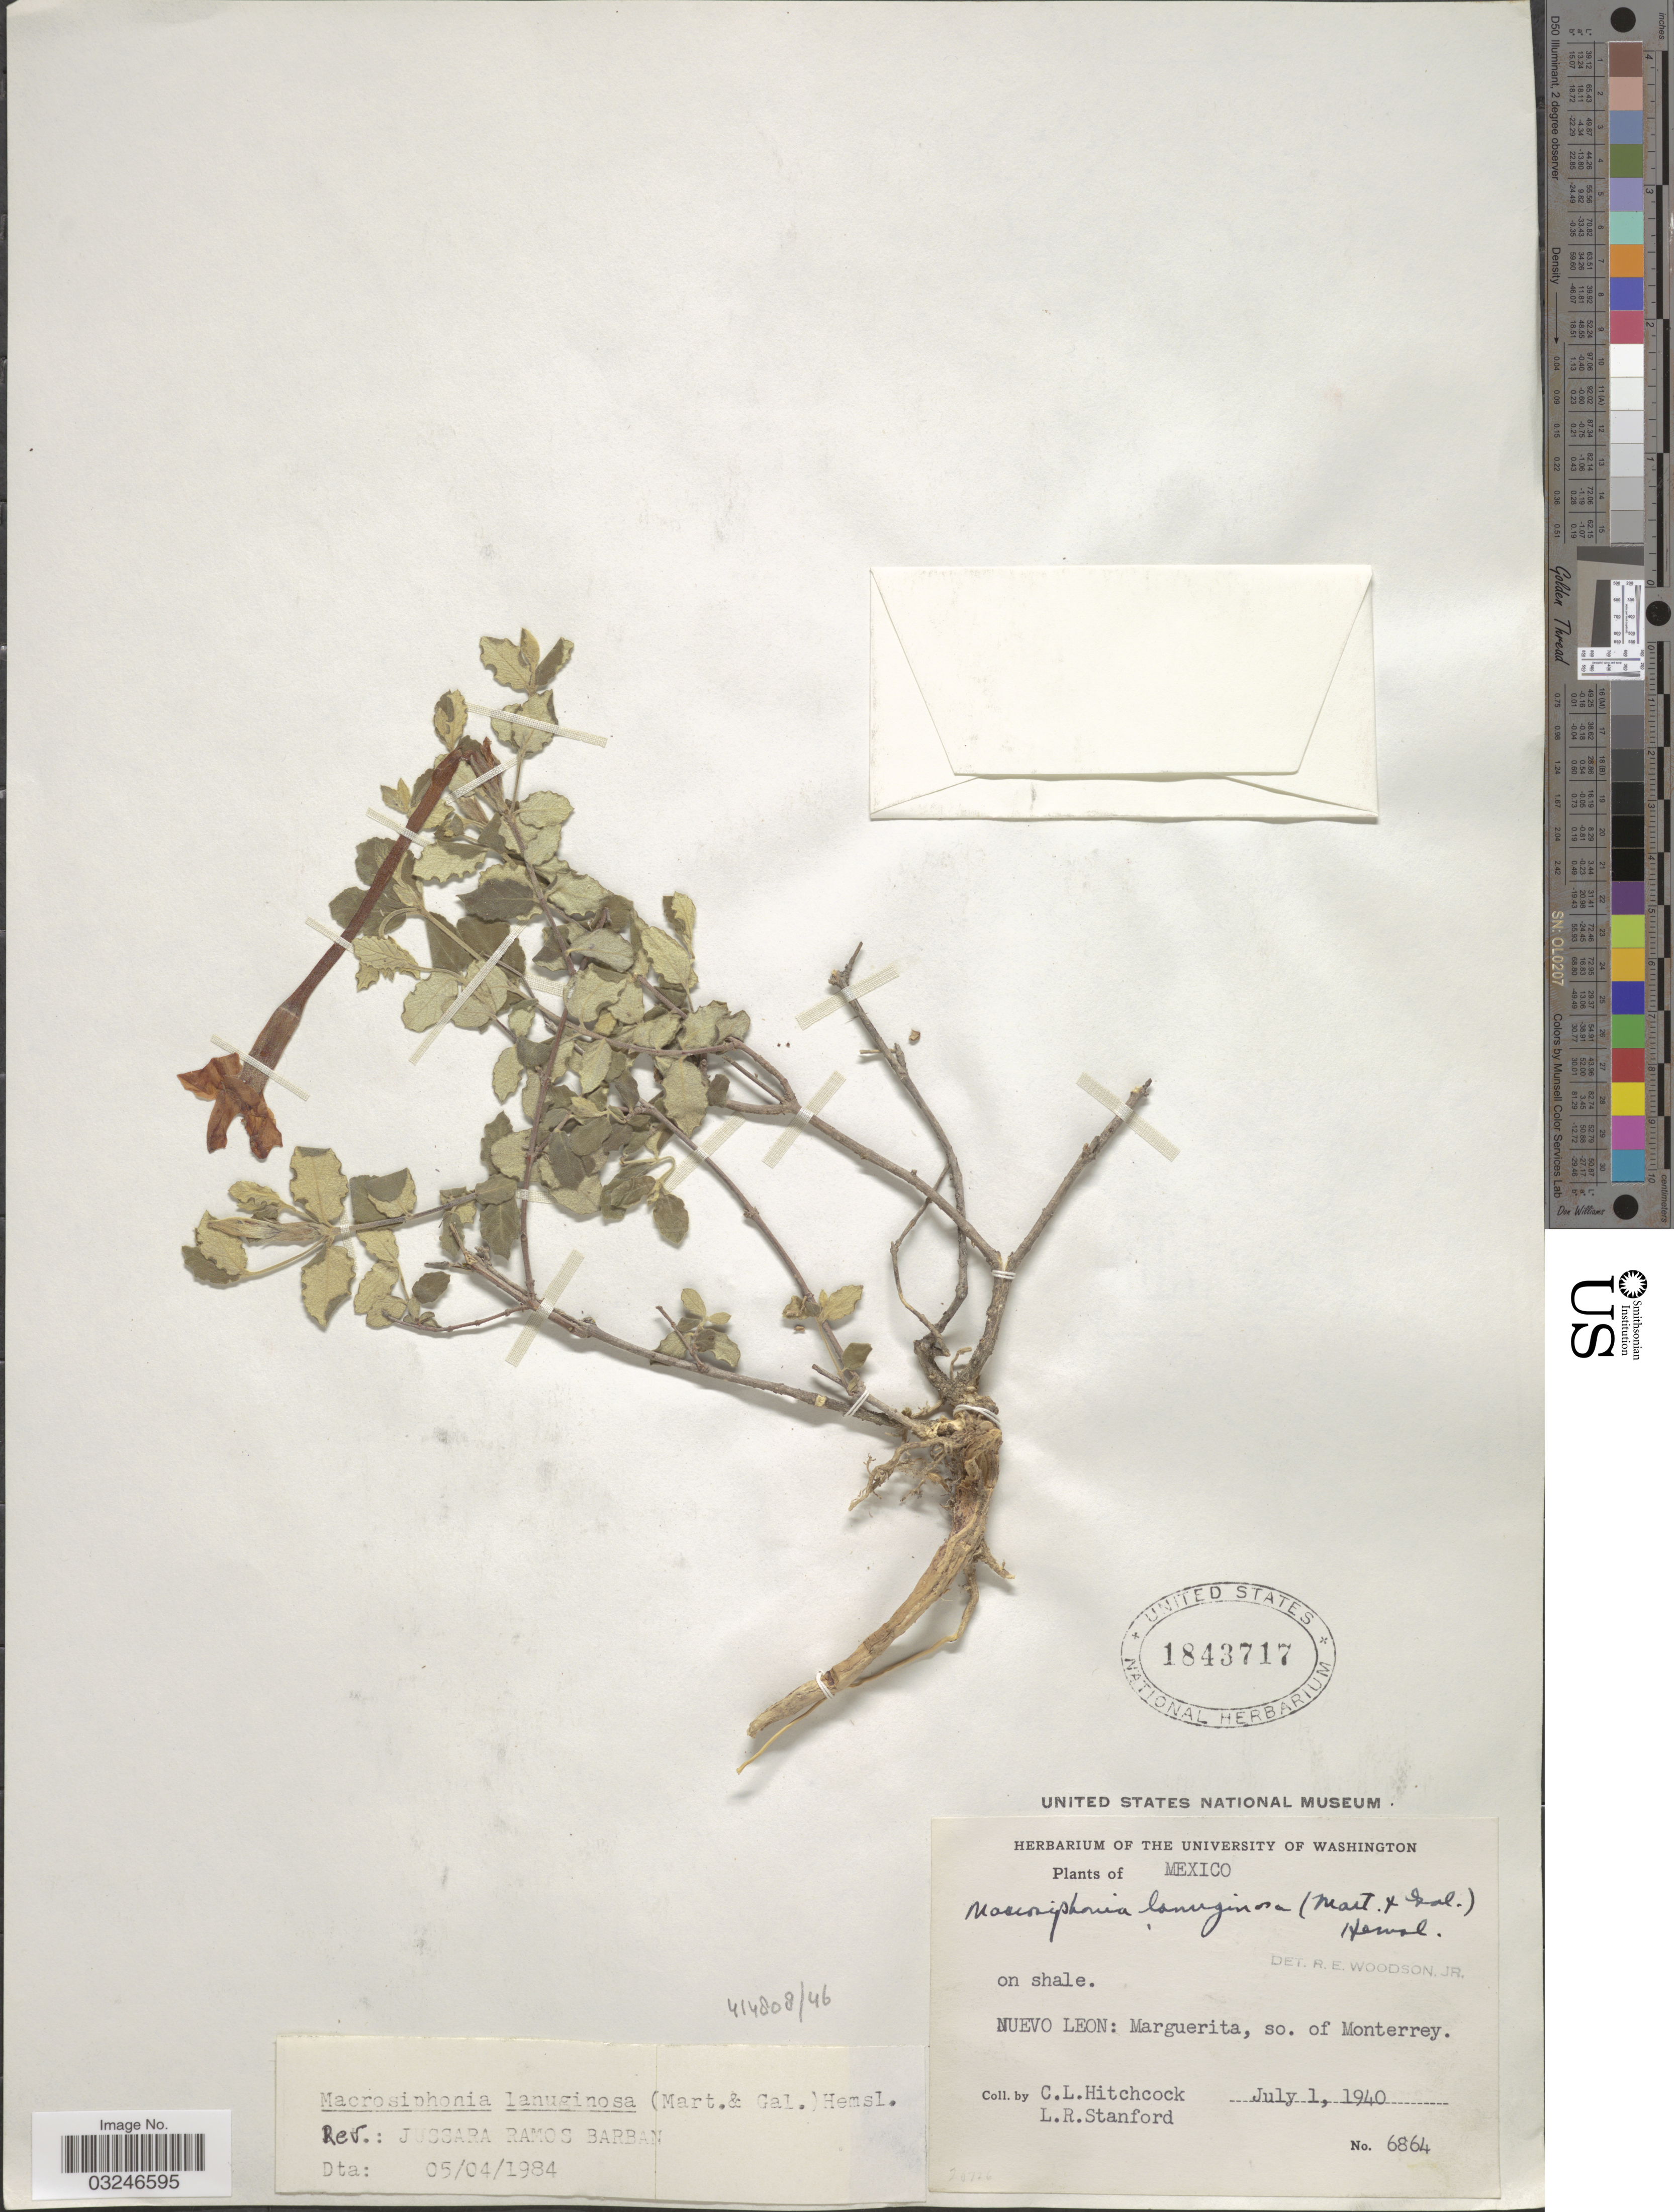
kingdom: Plantae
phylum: Tracheophyta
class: Magnoliopsida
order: Gentianales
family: Apocynaceae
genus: Macrosiphonia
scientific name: Macrosiphonia lanuginosa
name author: (M. Martens & Galeotti) Hemsl.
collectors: C. L. Hitchcock & L. Standford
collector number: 6864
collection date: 1940-07-01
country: Mexico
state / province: Nuevo León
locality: Nuevo Leon: Marguerita, so. of Monterrey.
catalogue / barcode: US 1843717